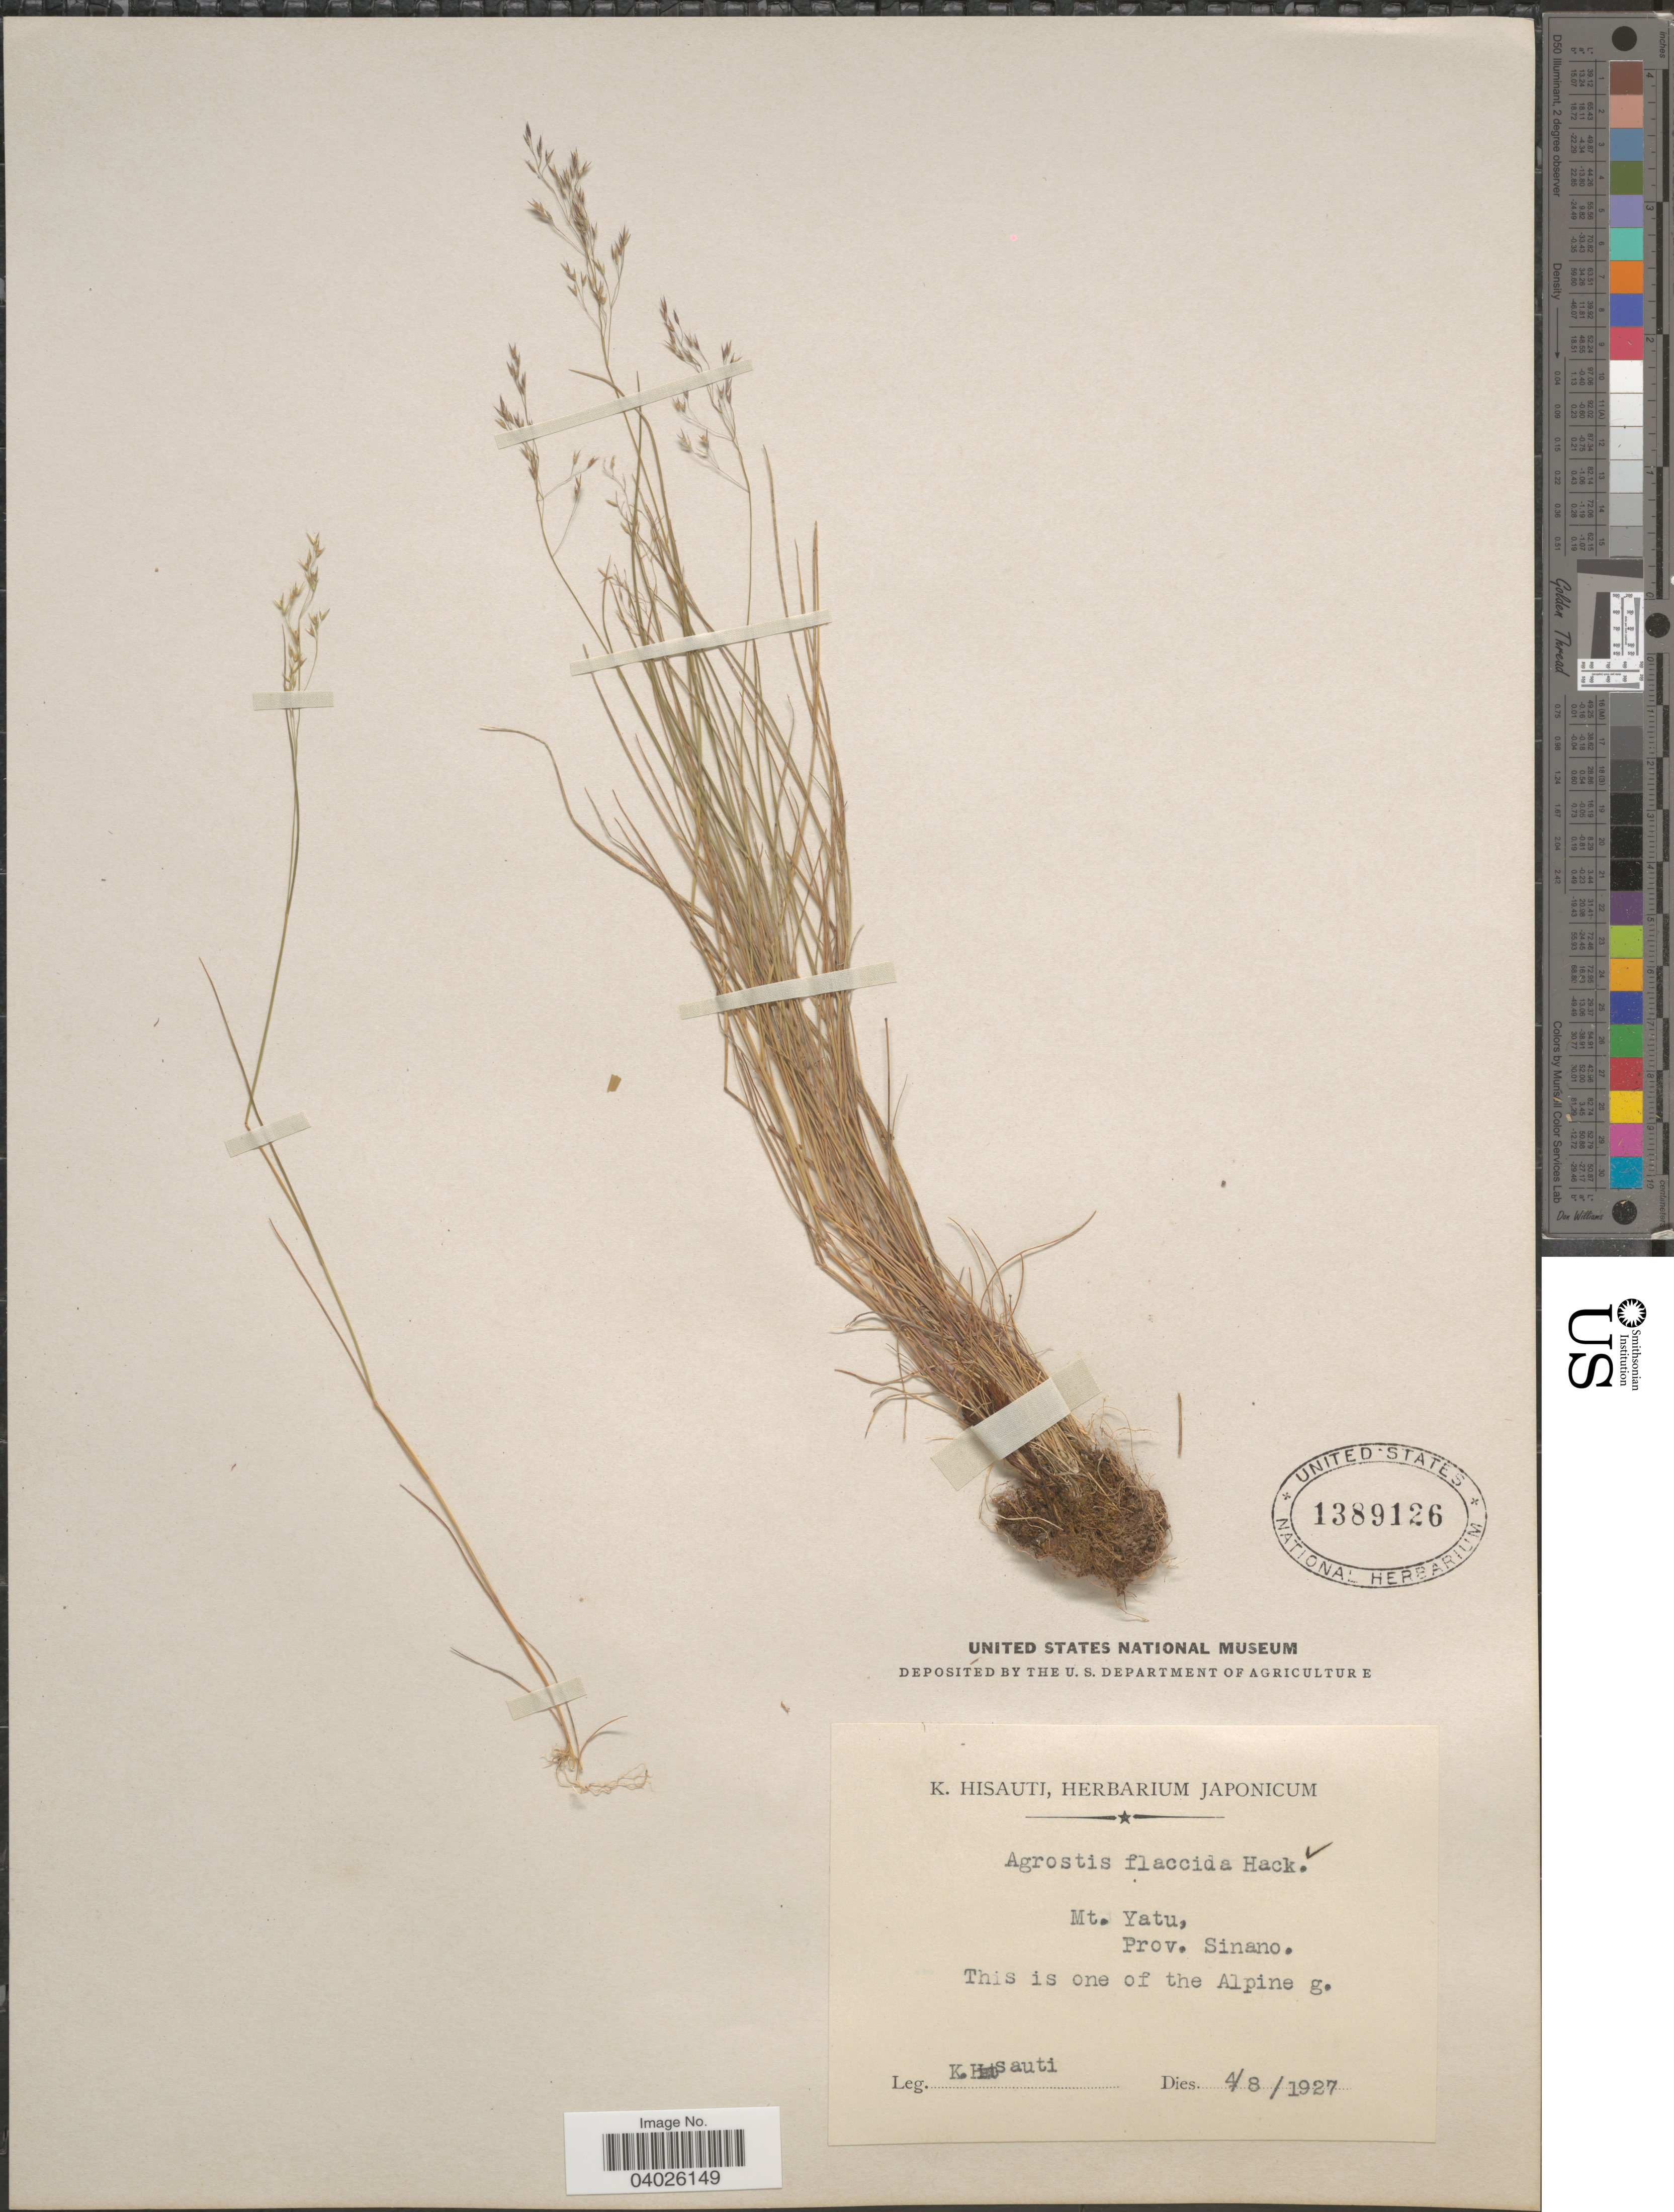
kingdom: Plantae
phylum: Tracheophyta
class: Liliopsida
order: Poales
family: Poaceae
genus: Agrostis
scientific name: Agrostis flaccida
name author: Hack.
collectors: K. Hisauti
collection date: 1927-08-04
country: Japan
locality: Mt. Yatu, Prov. Sinano.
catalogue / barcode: US 1389126